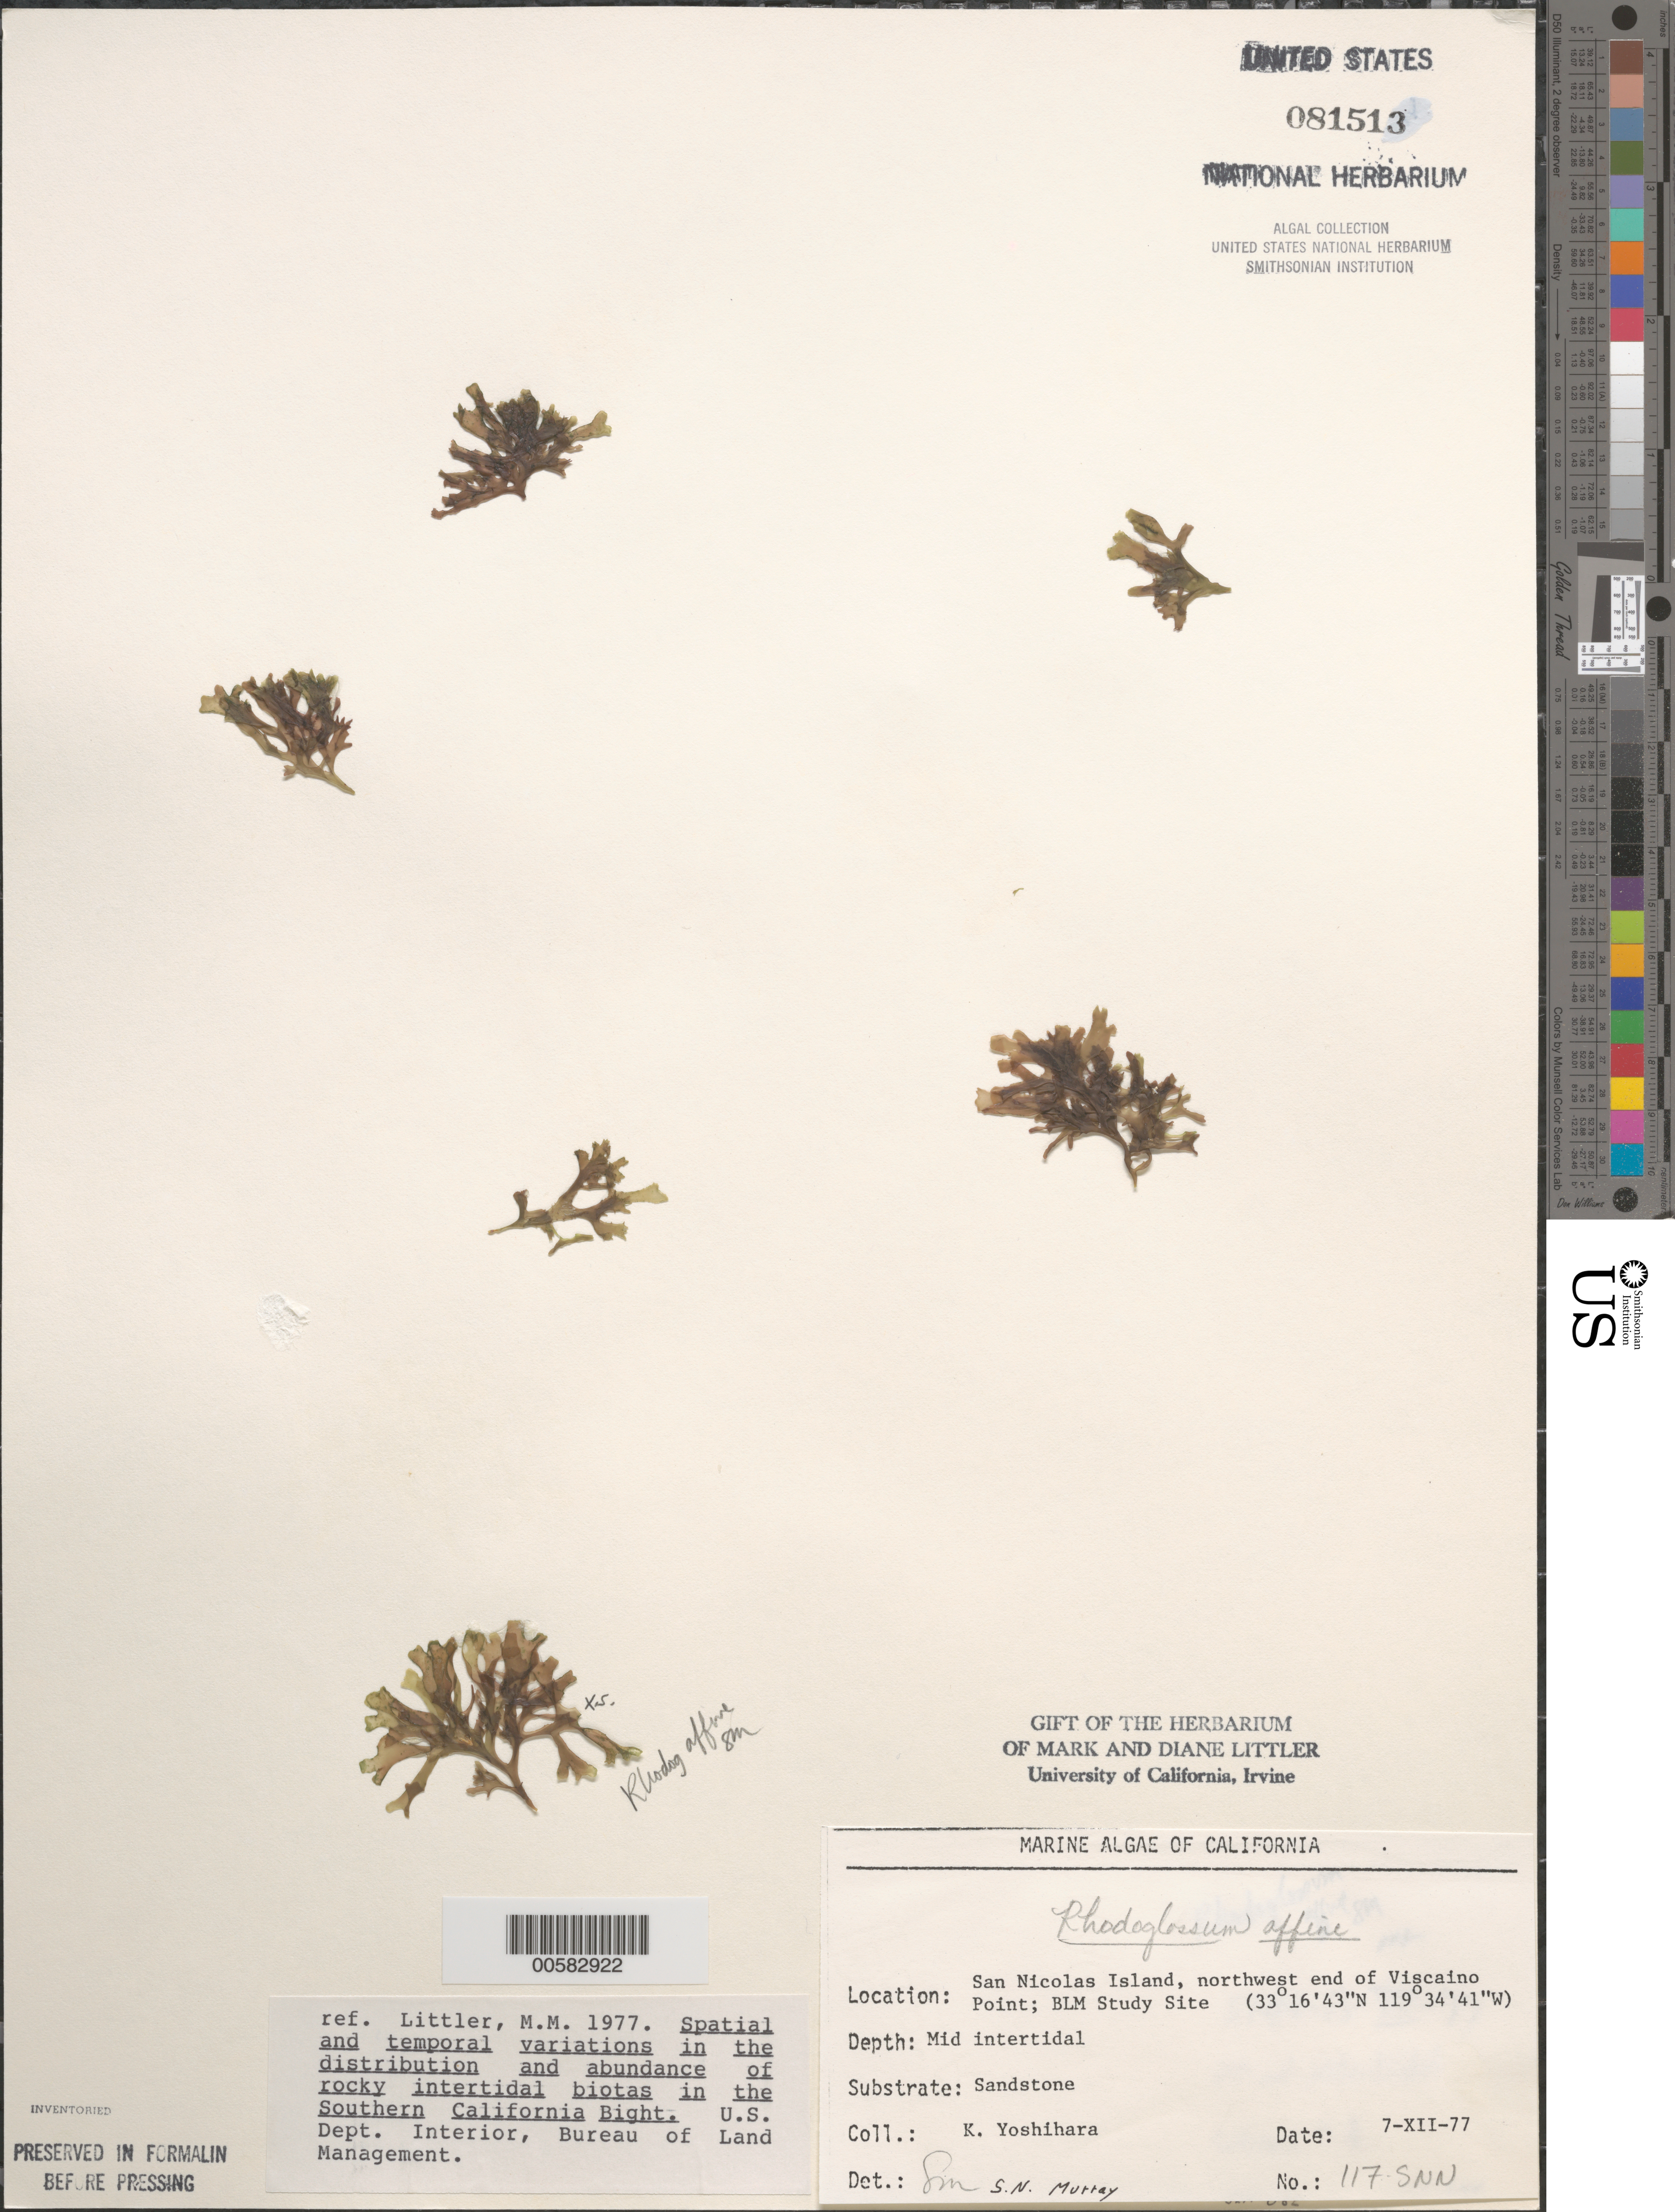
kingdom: Plantae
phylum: Rhodophyta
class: Florideophyceae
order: Gigartinales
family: Gigartinaceae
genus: Mazzaella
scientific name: Mazzaella affinis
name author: (Harvey) Fredericq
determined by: Algae name updating Project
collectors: K. Yoshihara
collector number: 117-snn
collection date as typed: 07 Dec 1977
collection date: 1977-12-07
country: United States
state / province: California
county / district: Ventura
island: San Nicolas Island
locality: Northwest end of Vizcaino Point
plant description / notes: BLM-SOCALBIGHT Rocky Intertidal Survey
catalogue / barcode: US 81513